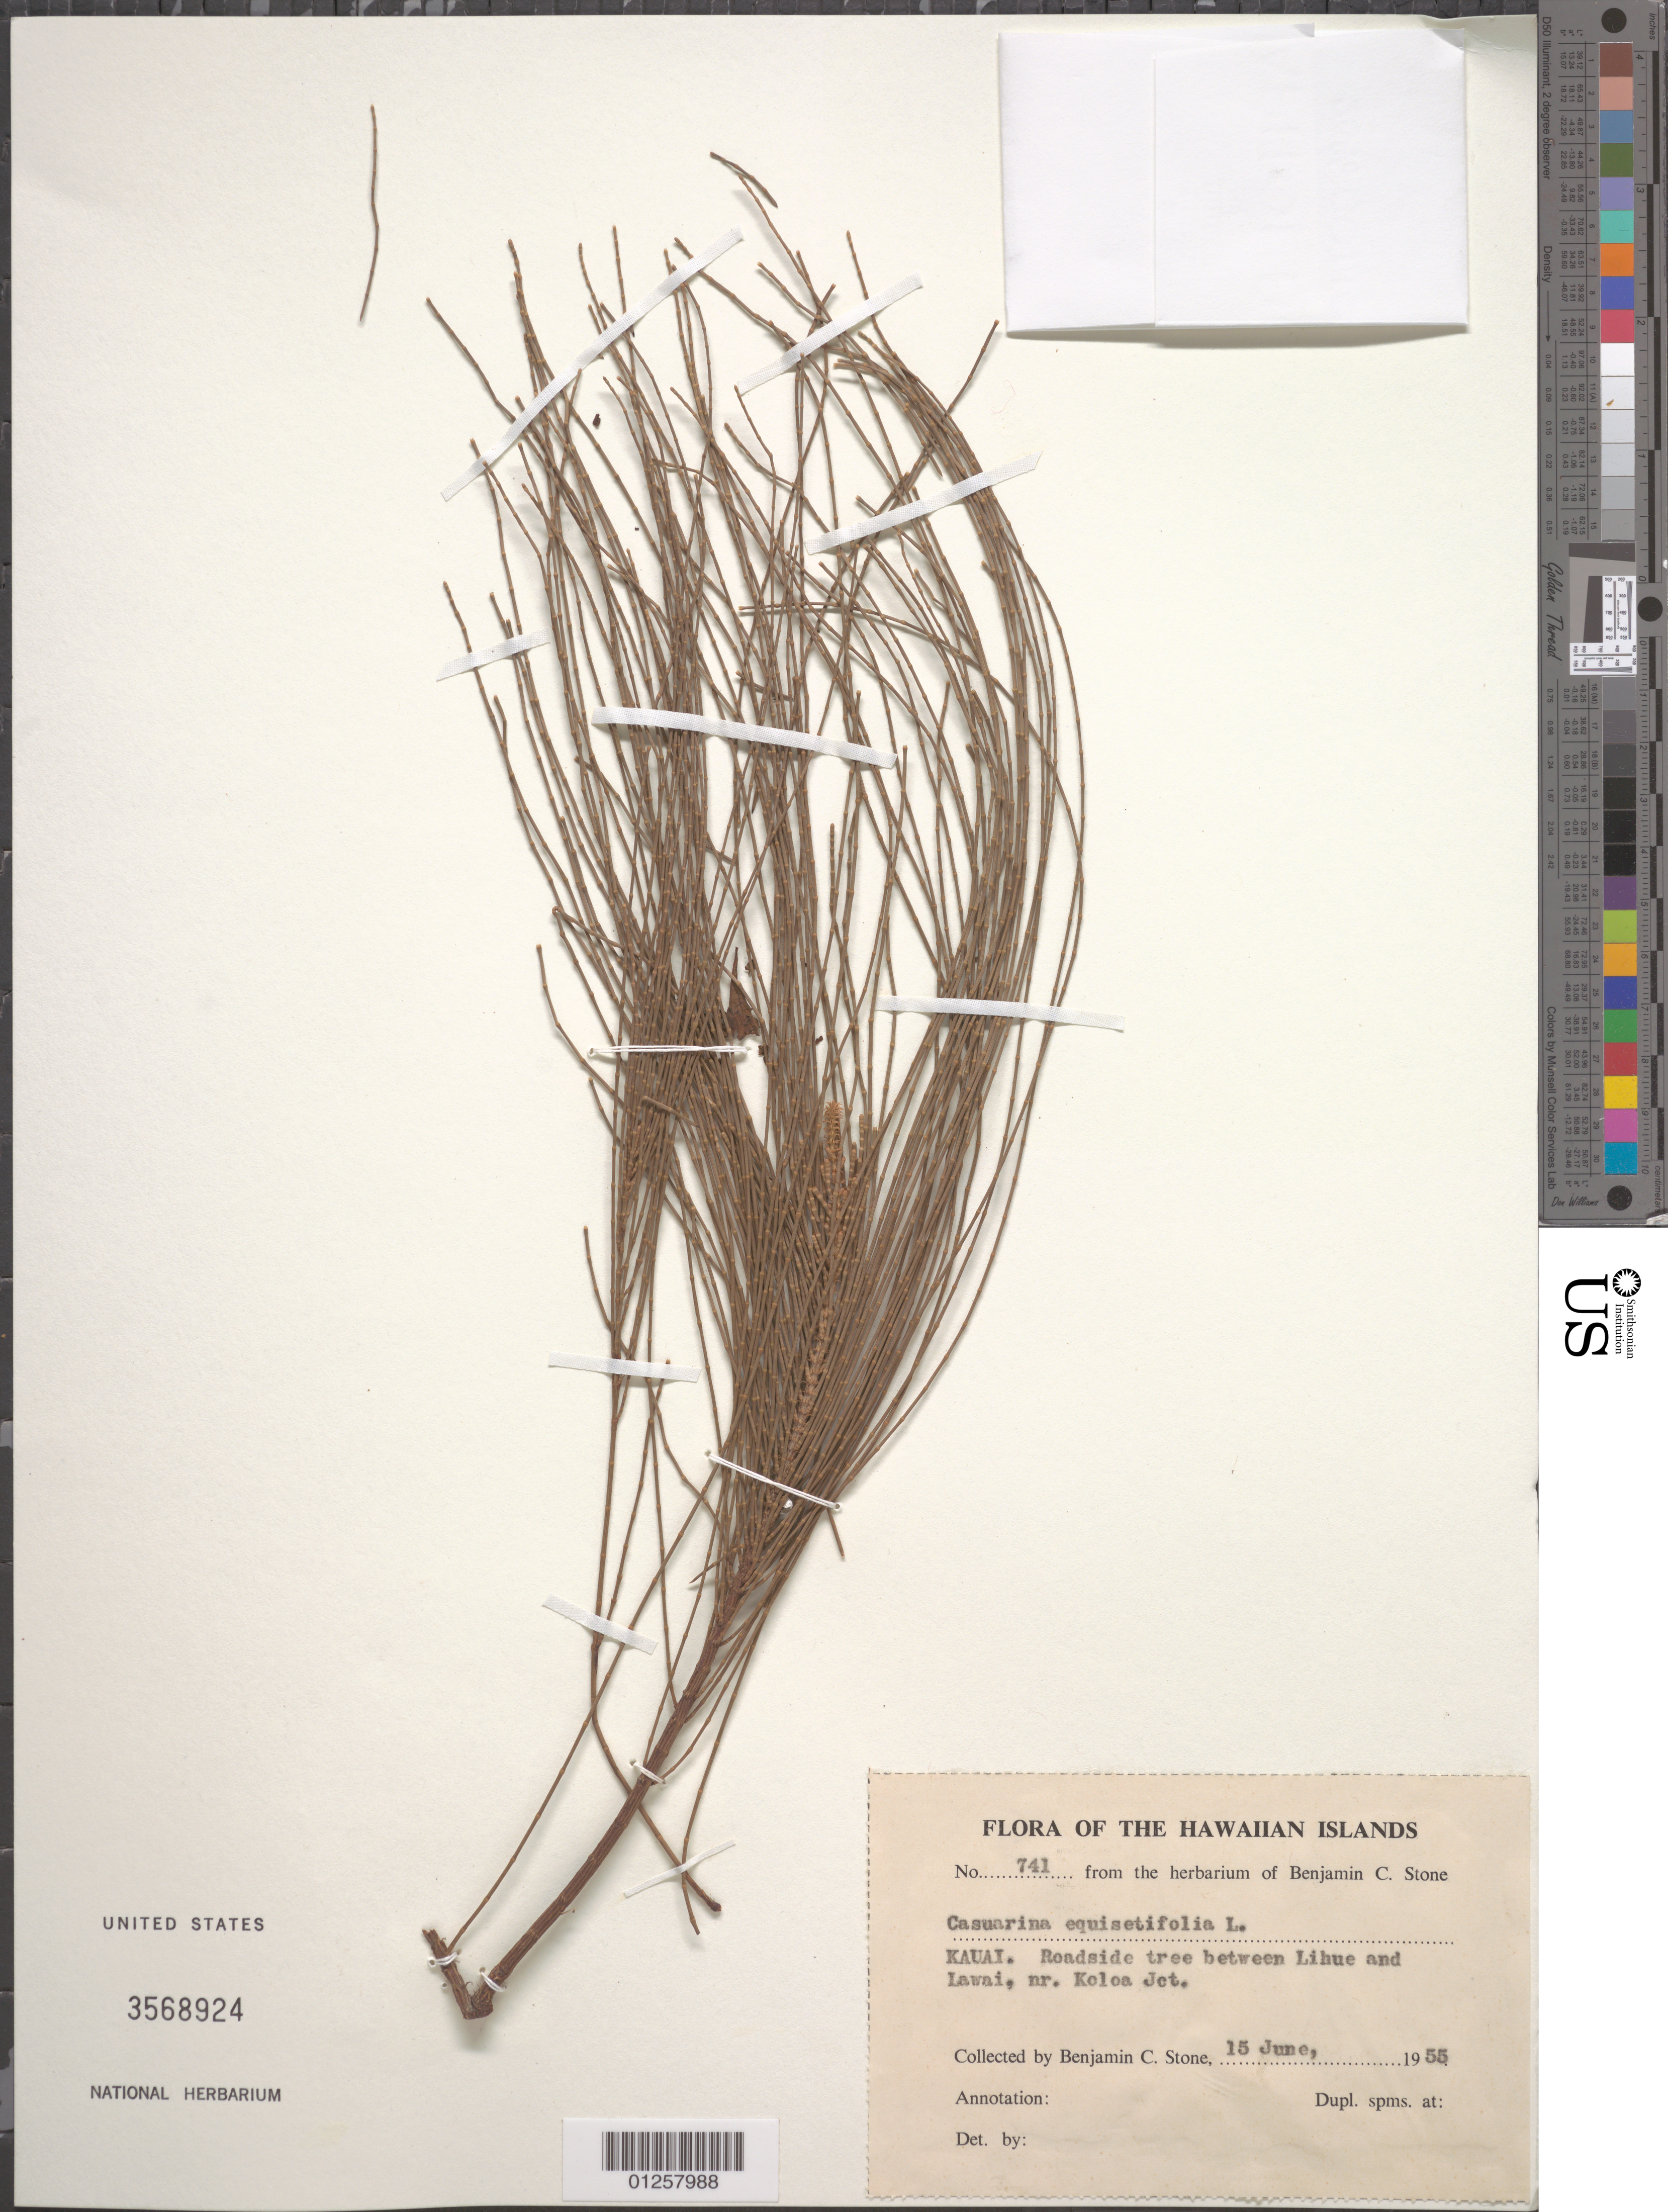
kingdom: Plantae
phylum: Tracheophyta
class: Magnoliopsida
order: Fagales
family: Casuarinaceae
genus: Casuarina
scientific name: Casuarina equisetifolia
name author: L.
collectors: B. C. Stone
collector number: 741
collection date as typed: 15 Jun 1955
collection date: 1955-06-15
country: United States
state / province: Hawaii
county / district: Kauai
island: Kaua'i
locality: Kauai. Roadside tree between Lihue and Lawai, nr. Koloa Jct.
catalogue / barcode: US 3568924